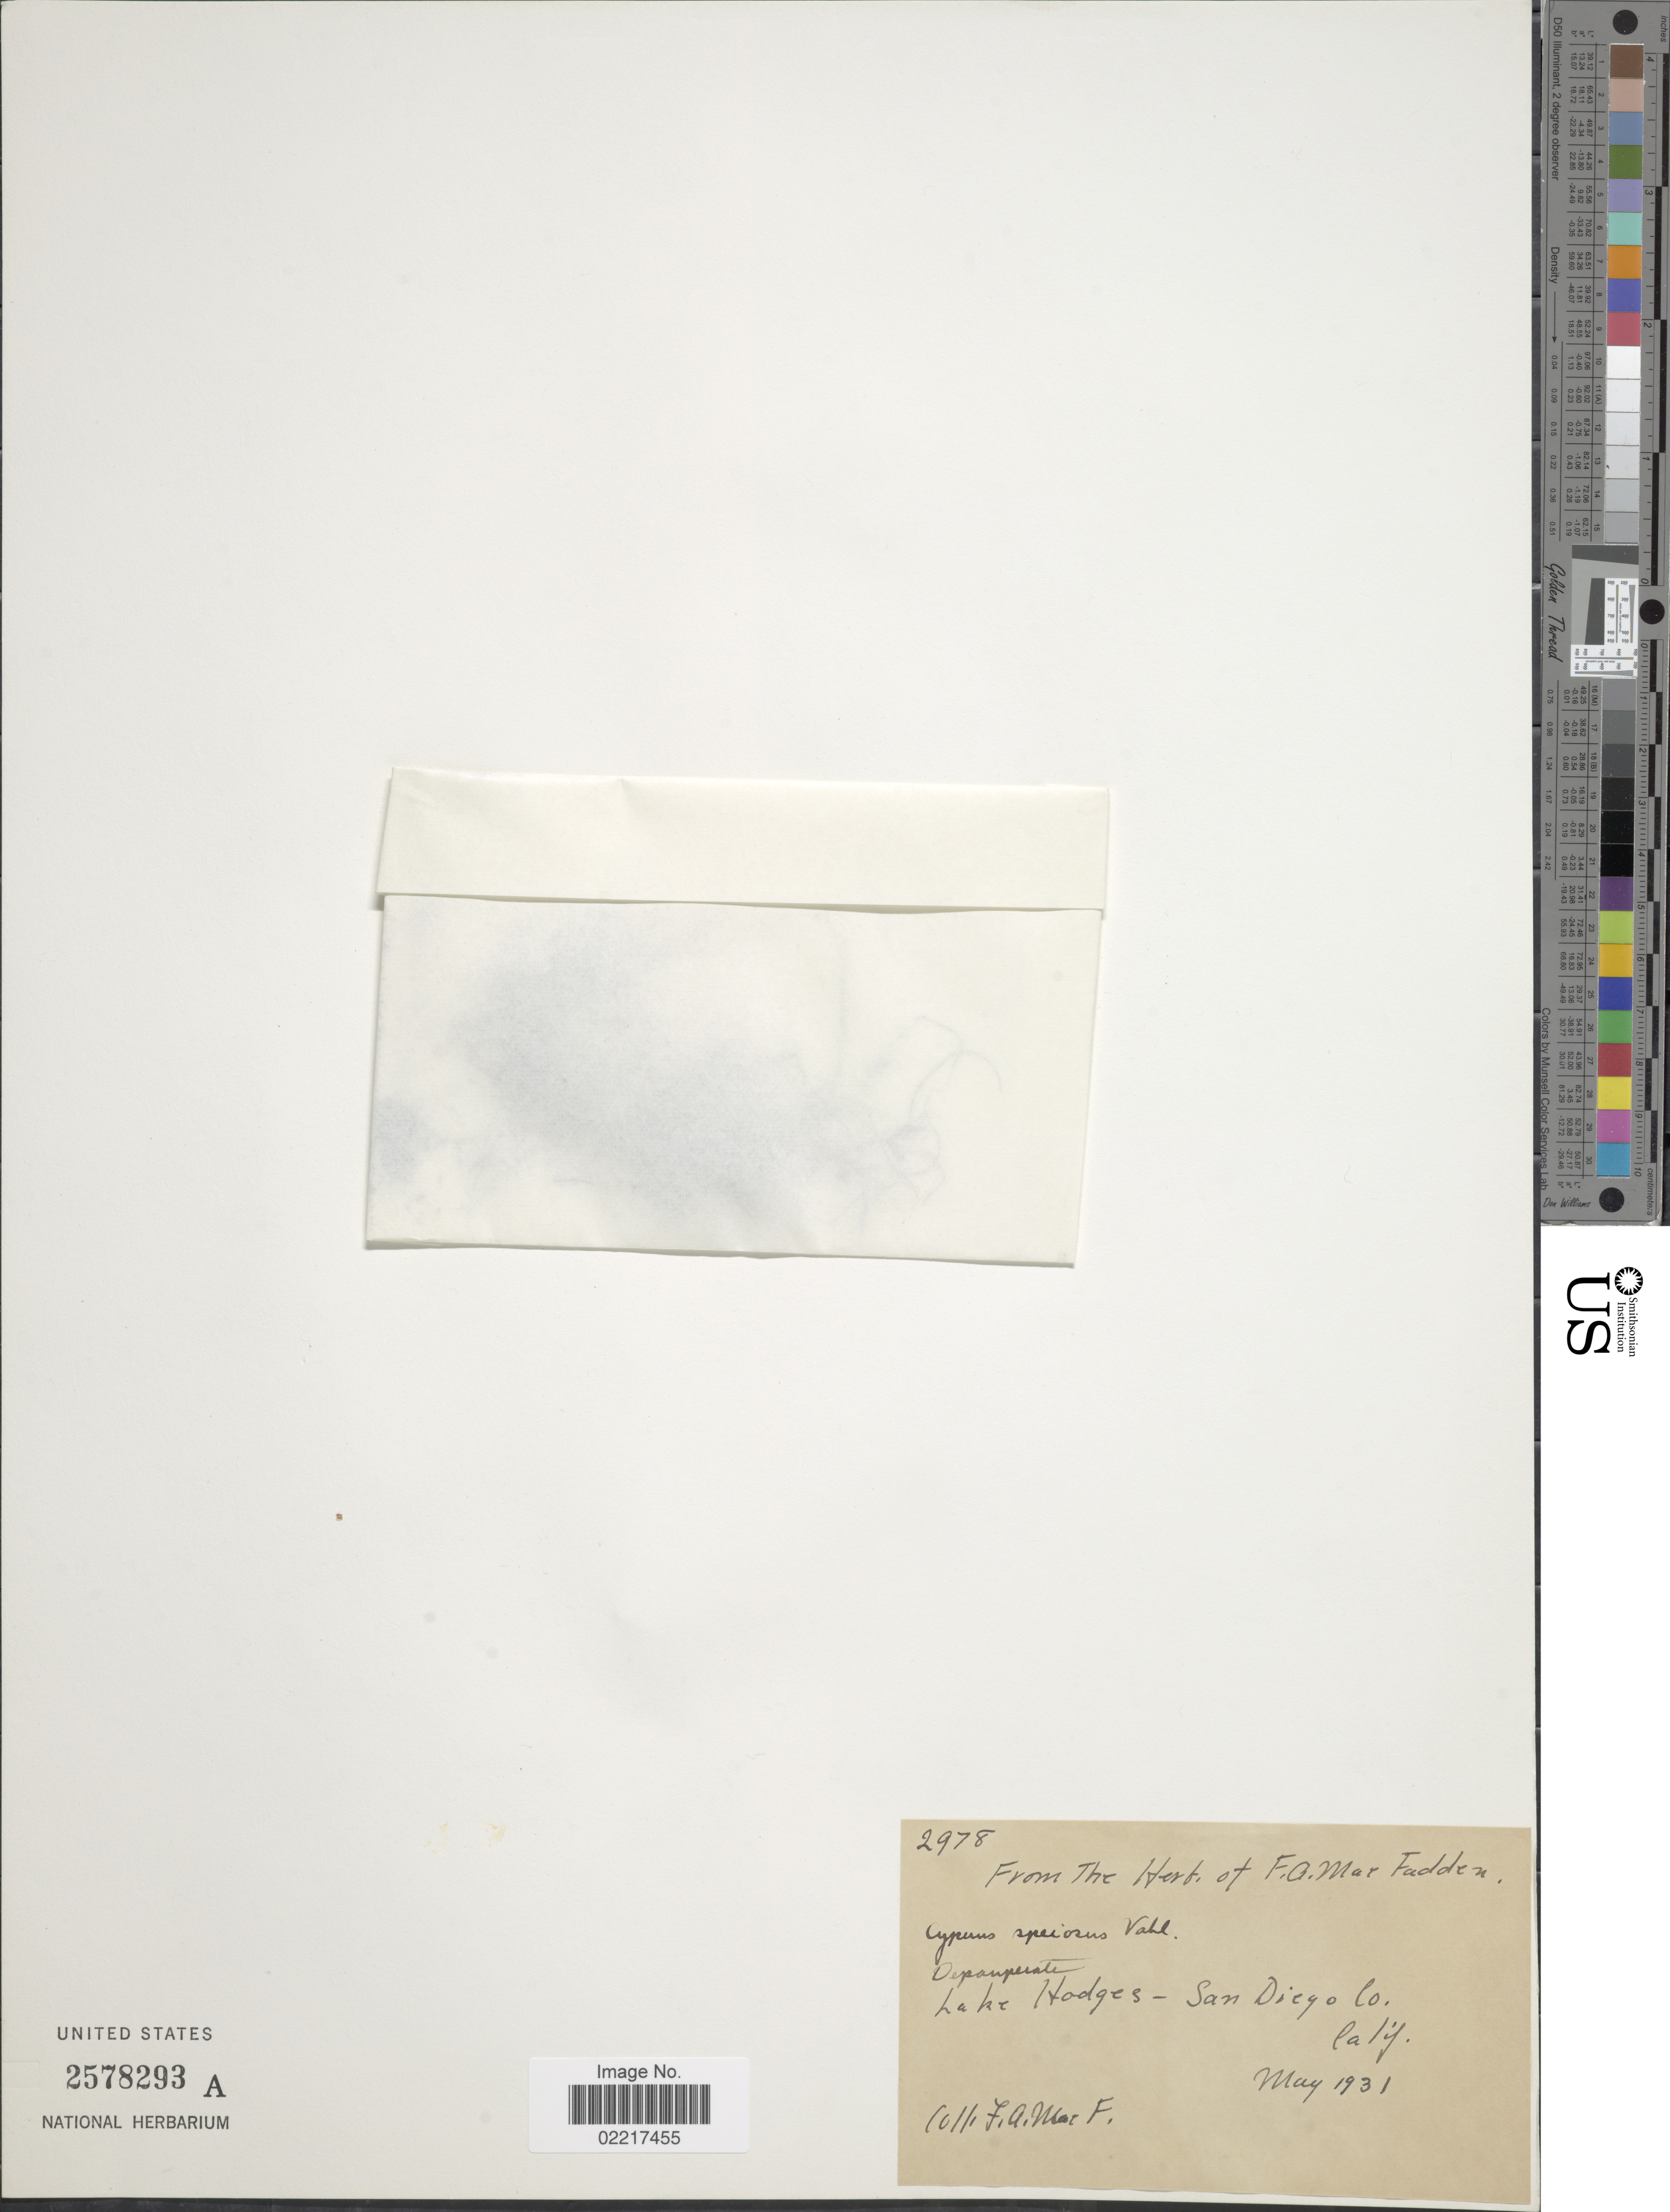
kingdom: Plantae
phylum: Tracheophyta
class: Liliopsida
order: Poales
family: Cyperaceae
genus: Cyperus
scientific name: Cyperus odoratus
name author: L.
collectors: F. MacFadden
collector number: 2978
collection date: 1931-05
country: United States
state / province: California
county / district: San Diego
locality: Lake Hodges - San Diego Co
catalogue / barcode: US 2578293A